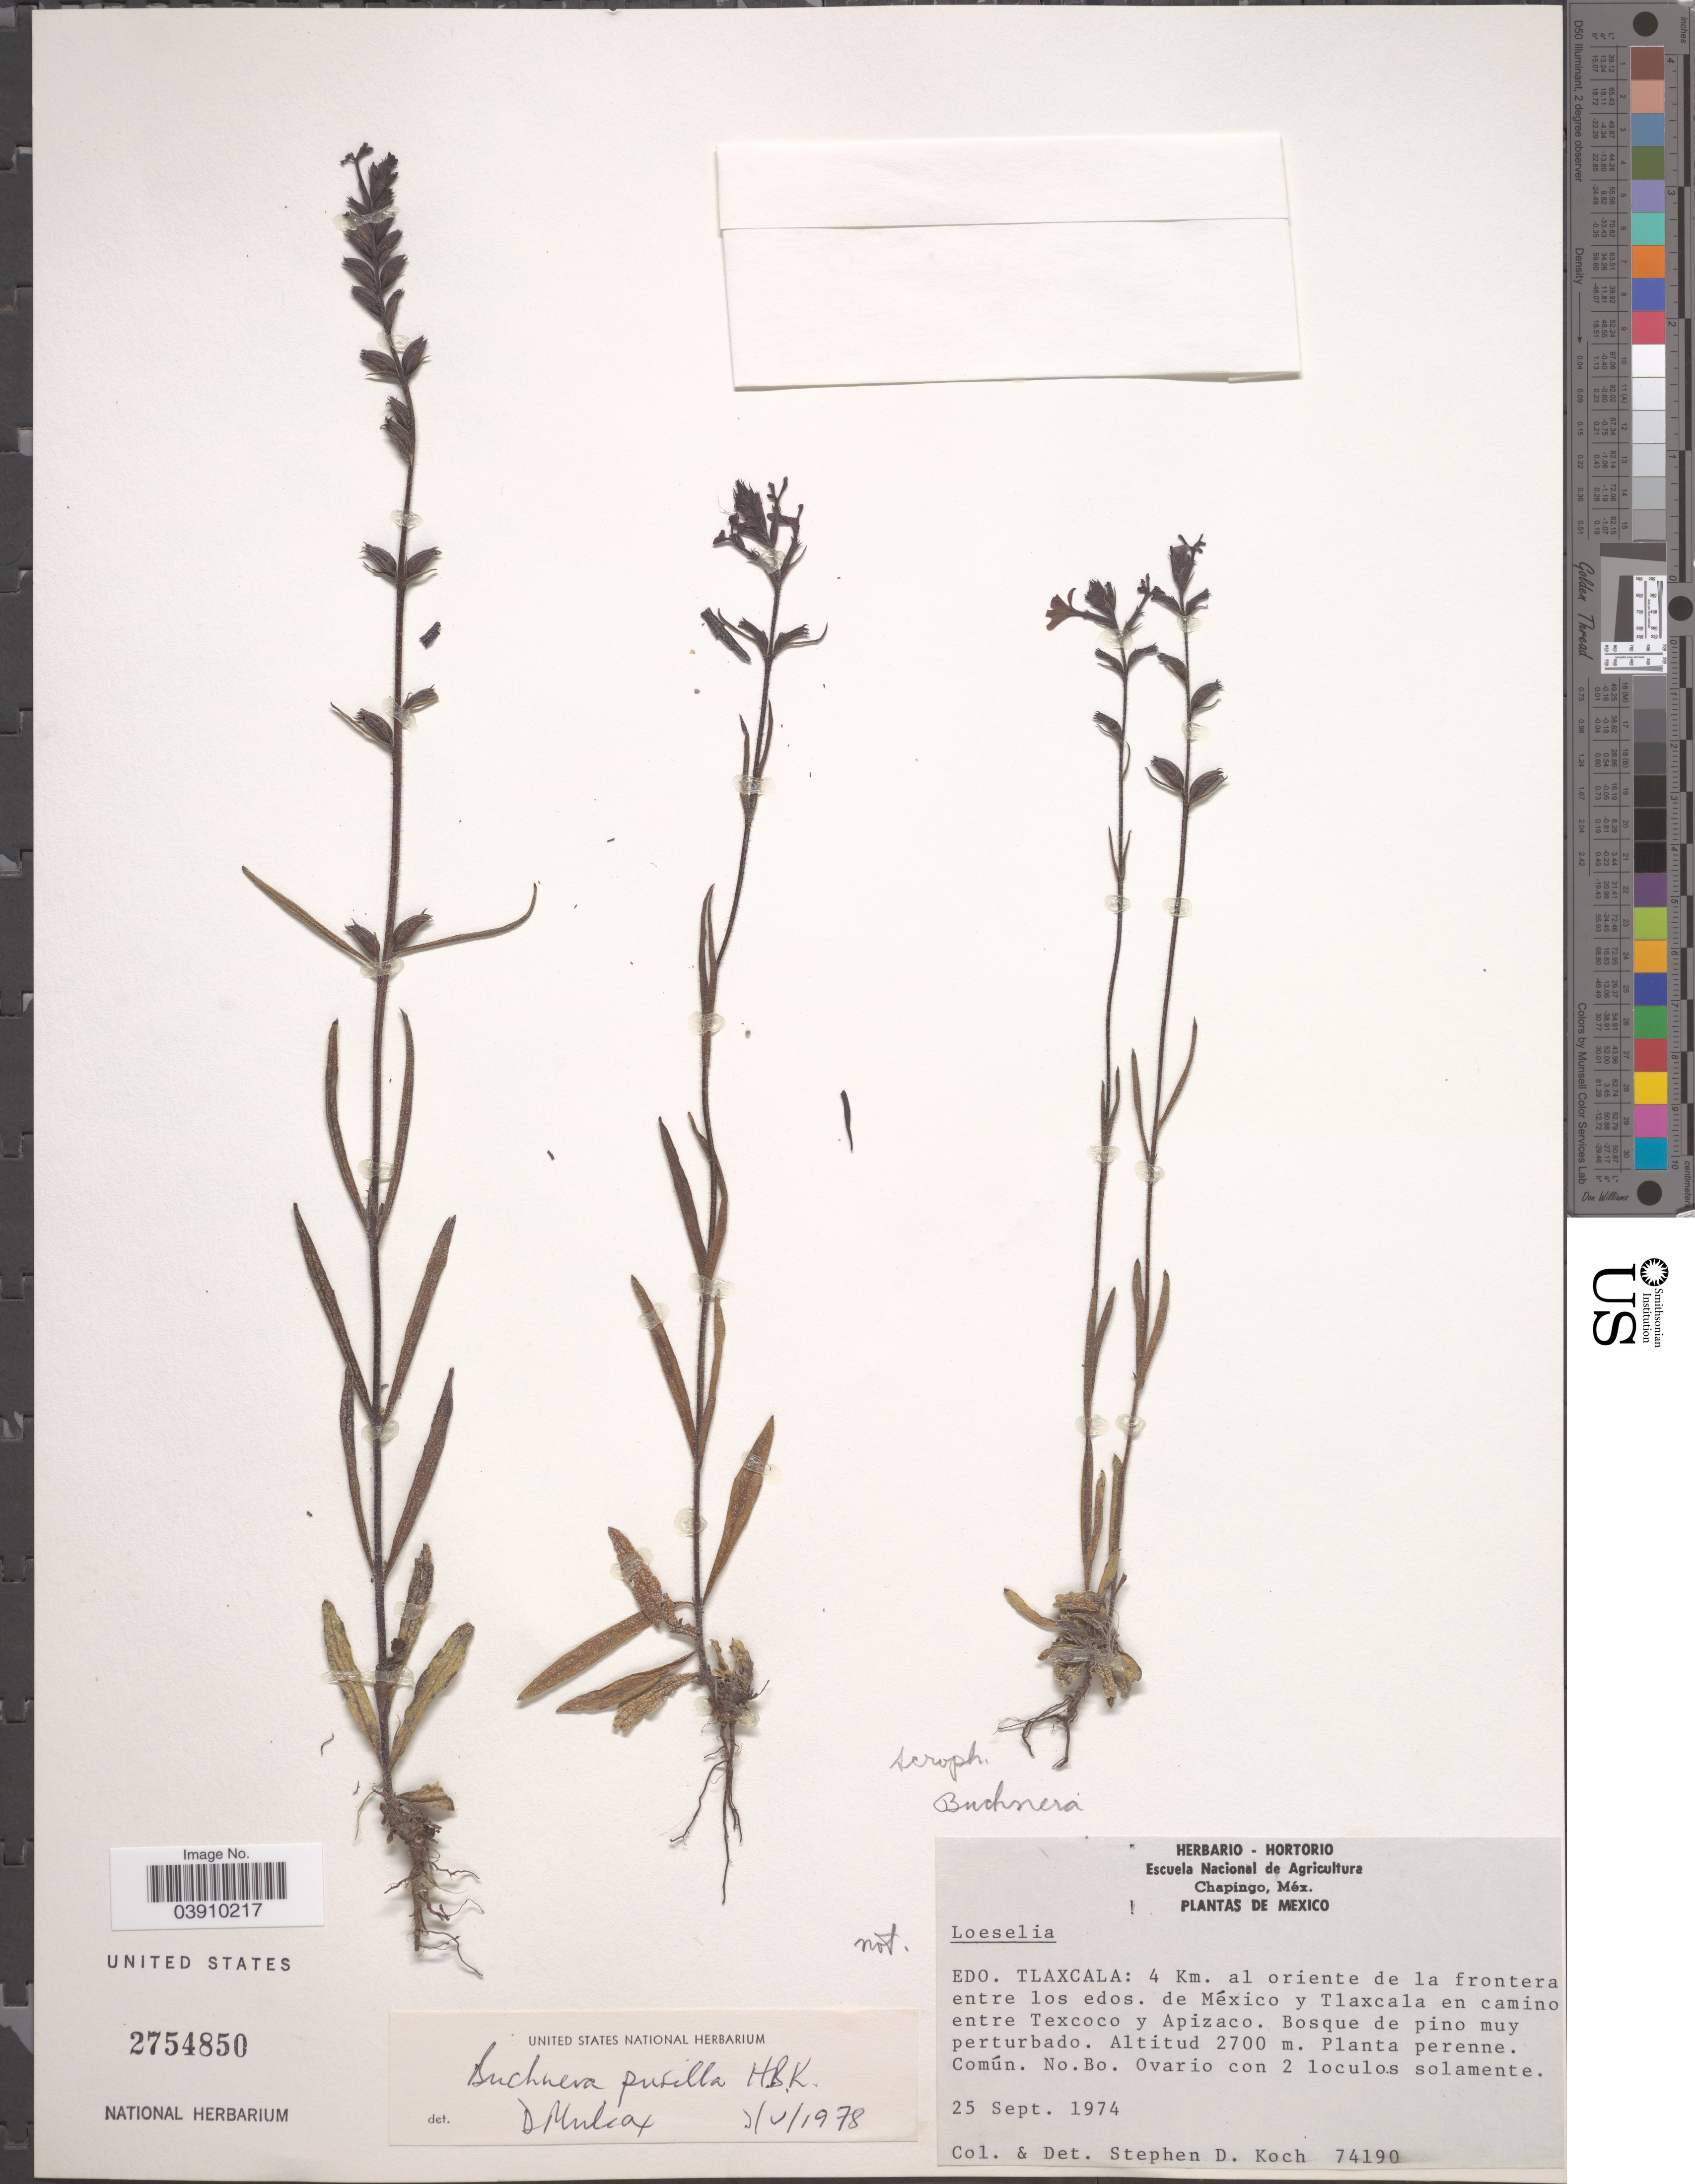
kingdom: Plantae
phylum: Tracheophyta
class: Magnoliopsida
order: Lamiales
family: Orobanchaceae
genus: Buchnera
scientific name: Buchnera pusilla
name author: Kunth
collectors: S. D. Koch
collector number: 74190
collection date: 1974-09-25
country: Mexico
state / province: Tlaxcala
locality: Edo. Tlaxcala: 4 Km. al oriente de la frontera entre los edos. de México y Tlaxcala en camino entre Texcoco y Apizaco.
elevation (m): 2700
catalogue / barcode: US 2754850